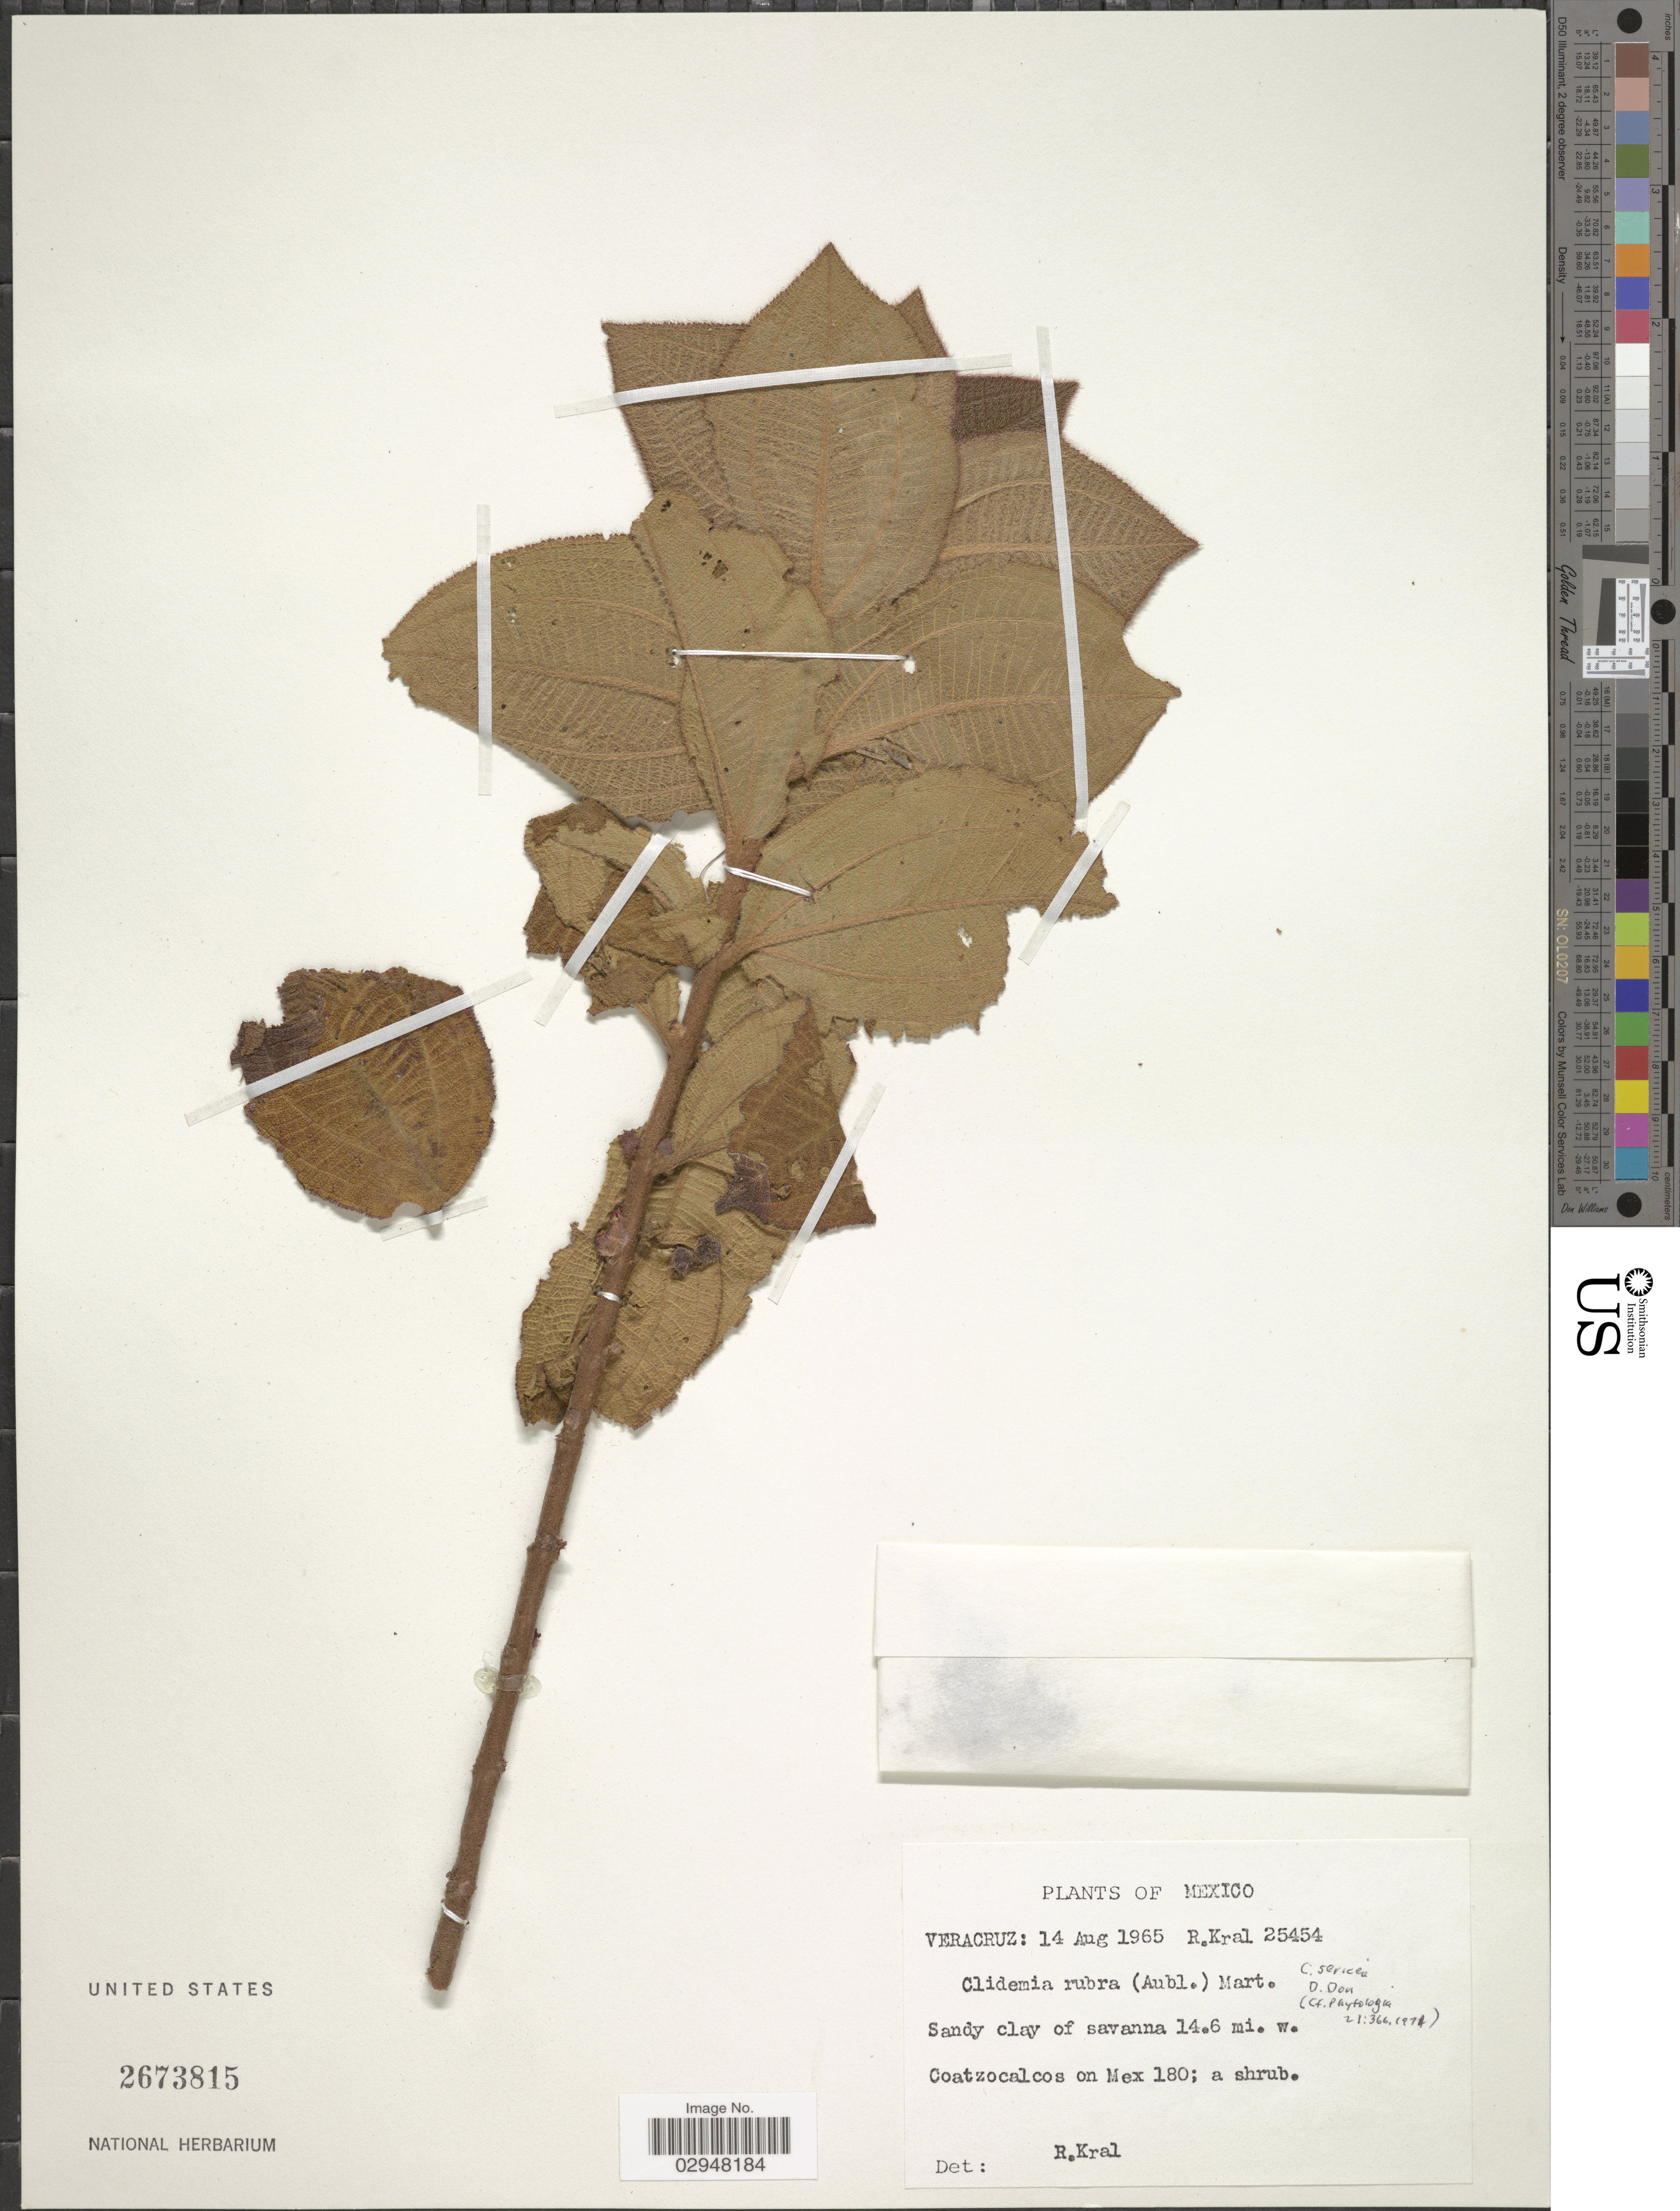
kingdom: Plantae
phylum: Tracheophyta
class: Magnoliopsida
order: Myrtales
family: Melastomataceae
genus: Clidemia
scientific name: Clidemia rubra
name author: (Aubl.) Mart.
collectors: R. Kral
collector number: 25454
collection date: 1965-08-14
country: Mexico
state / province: Veracruz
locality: Veracruz. 14.6 mi. w. Coatzocalcos on Mex 180.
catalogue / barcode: US 2673815